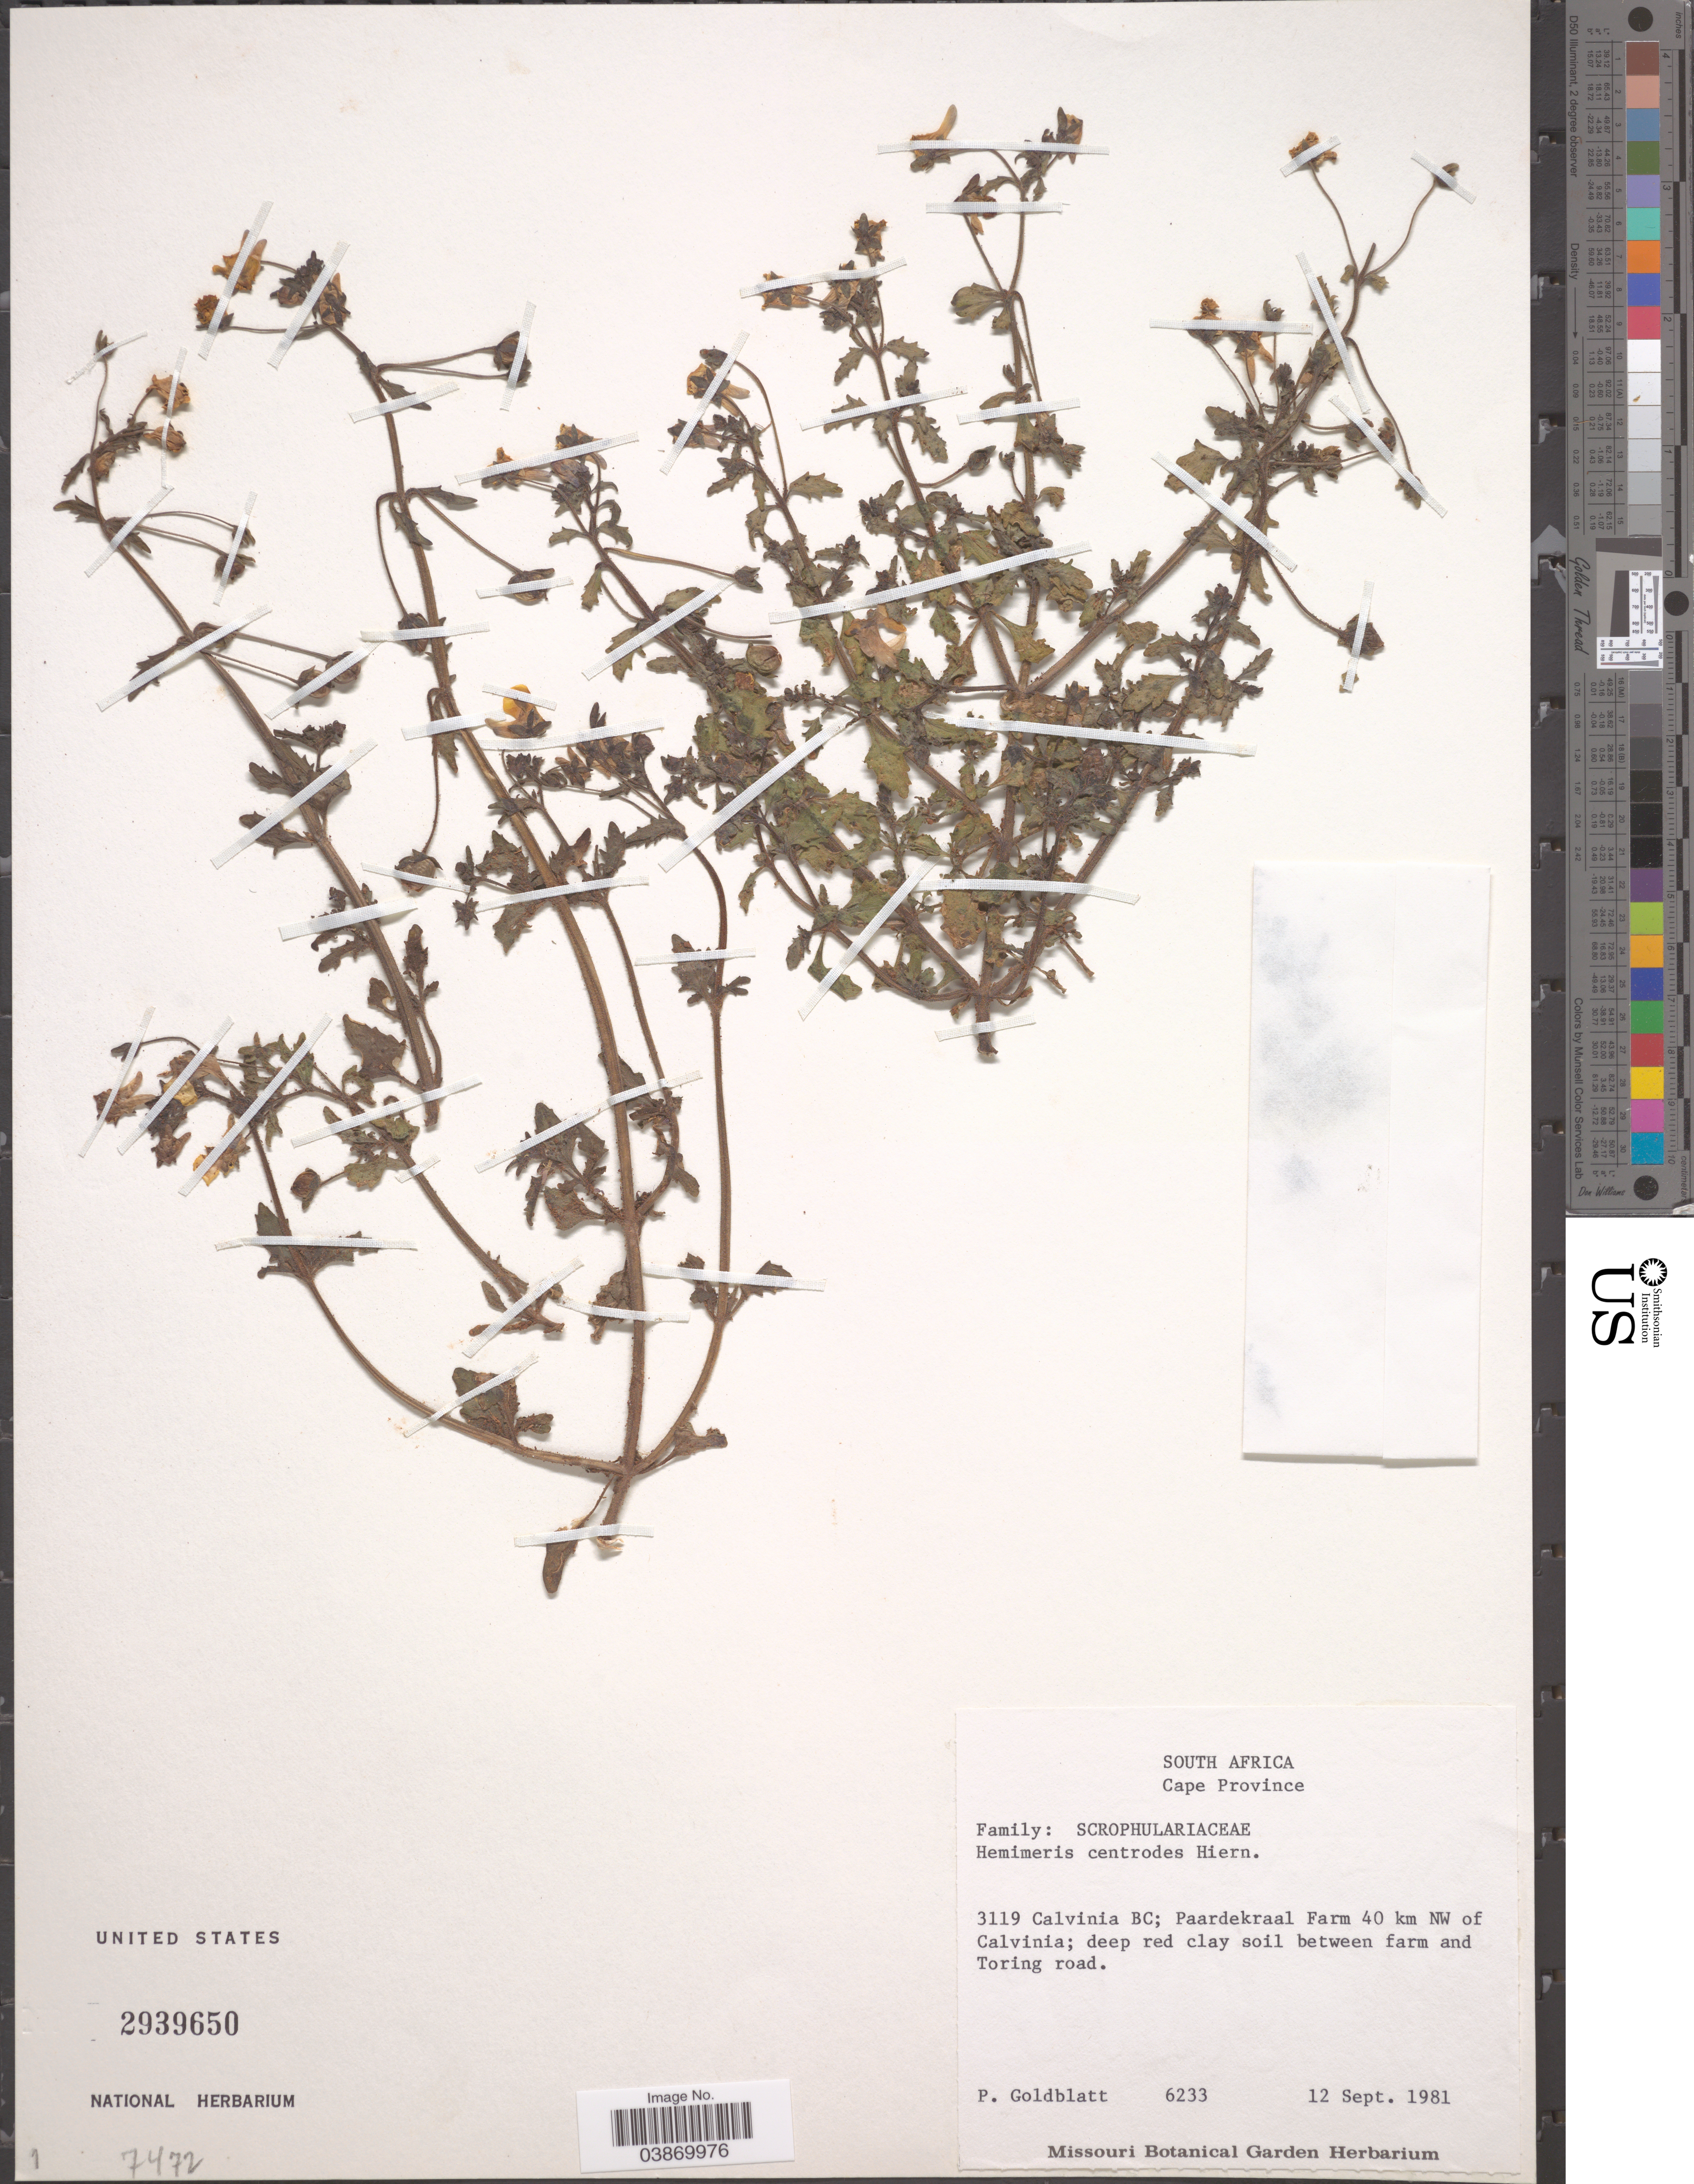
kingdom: Plantae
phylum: Tracheophyta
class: Magnoliopsida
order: Lamiales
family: Scrophulariaceae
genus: Hemimeris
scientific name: Hemimeris centrodes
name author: Hiern in Dyer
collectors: P. Goldblatt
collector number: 6233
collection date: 1981-09-12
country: South Africa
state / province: Northern Cape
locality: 3119 Calvinia BC; Paardekraal Farm 40 km NW of Calvinia; deep red clay soil between farm and Toring road.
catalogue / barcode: US 2939650